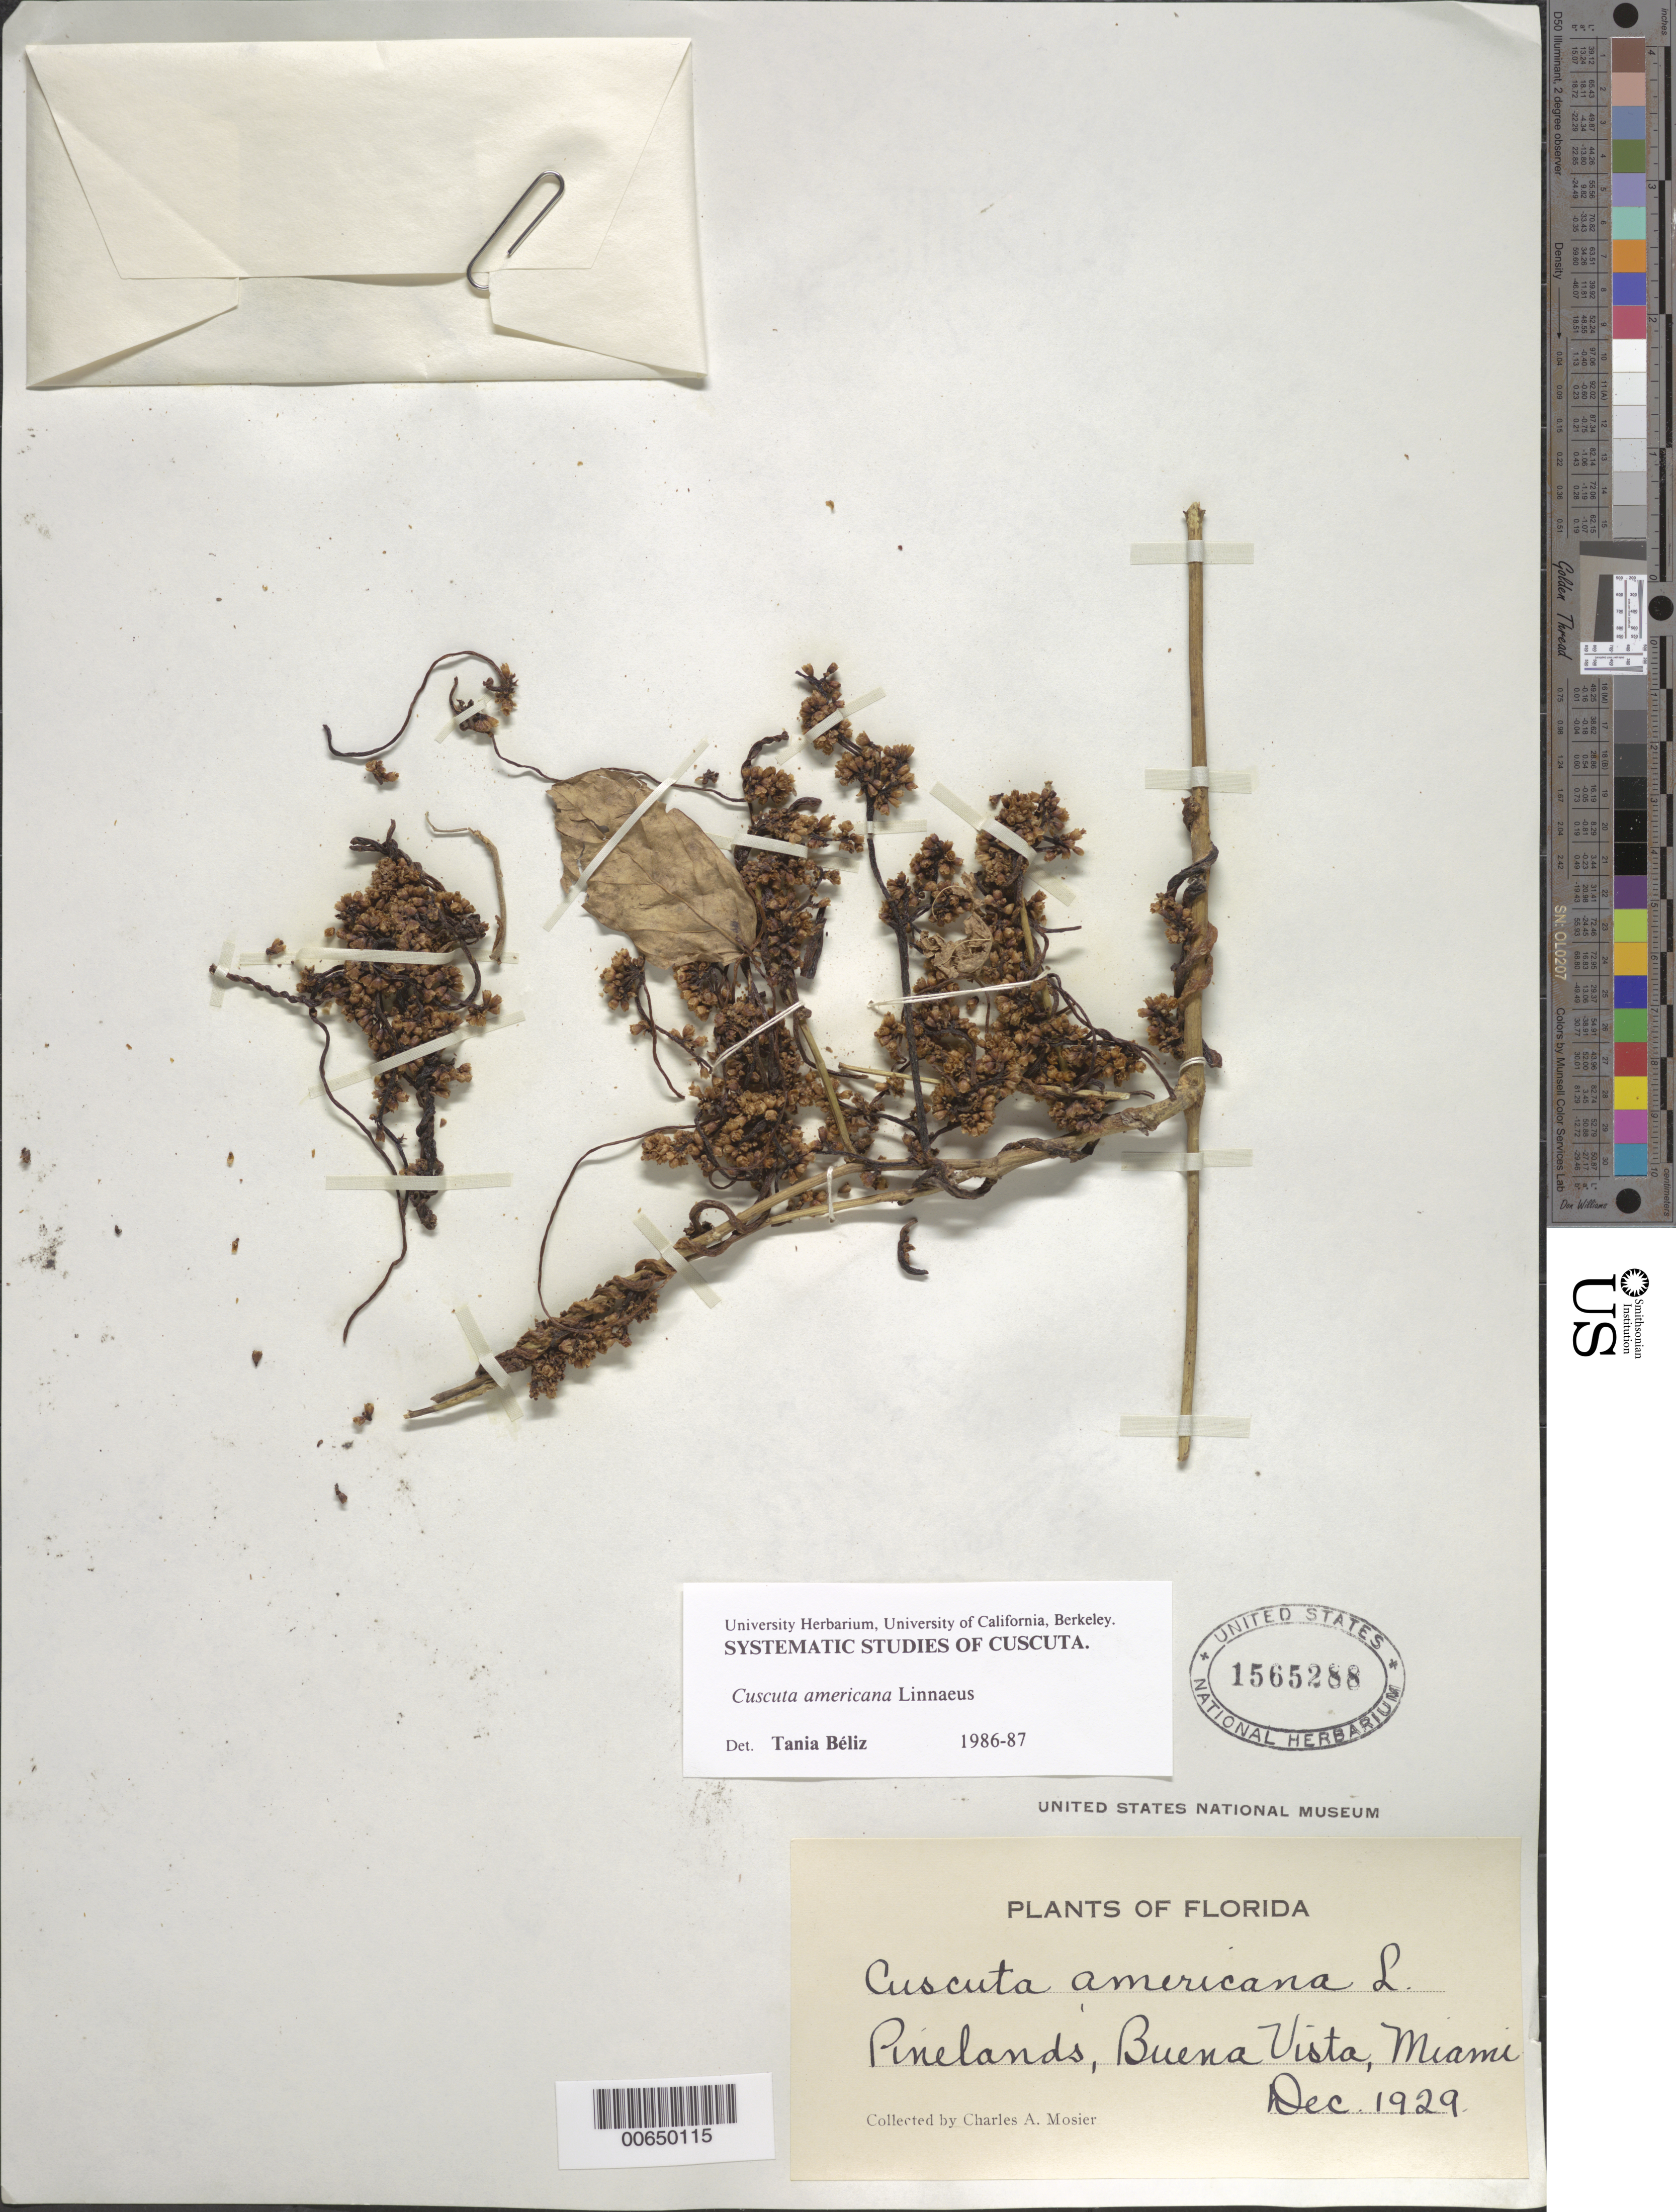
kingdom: Plantae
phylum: Tracheophyta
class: Magnoliopsida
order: Solanales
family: Convolvulaceae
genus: Cuscuta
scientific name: Cuscuta americana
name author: L.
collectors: C. A. Mosier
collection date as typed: Dec 1929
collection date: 1929-12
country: United States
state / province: Florida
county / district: Dade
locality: Buena Vista, Miami.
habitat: Pinelands.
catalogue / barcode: US 1565288